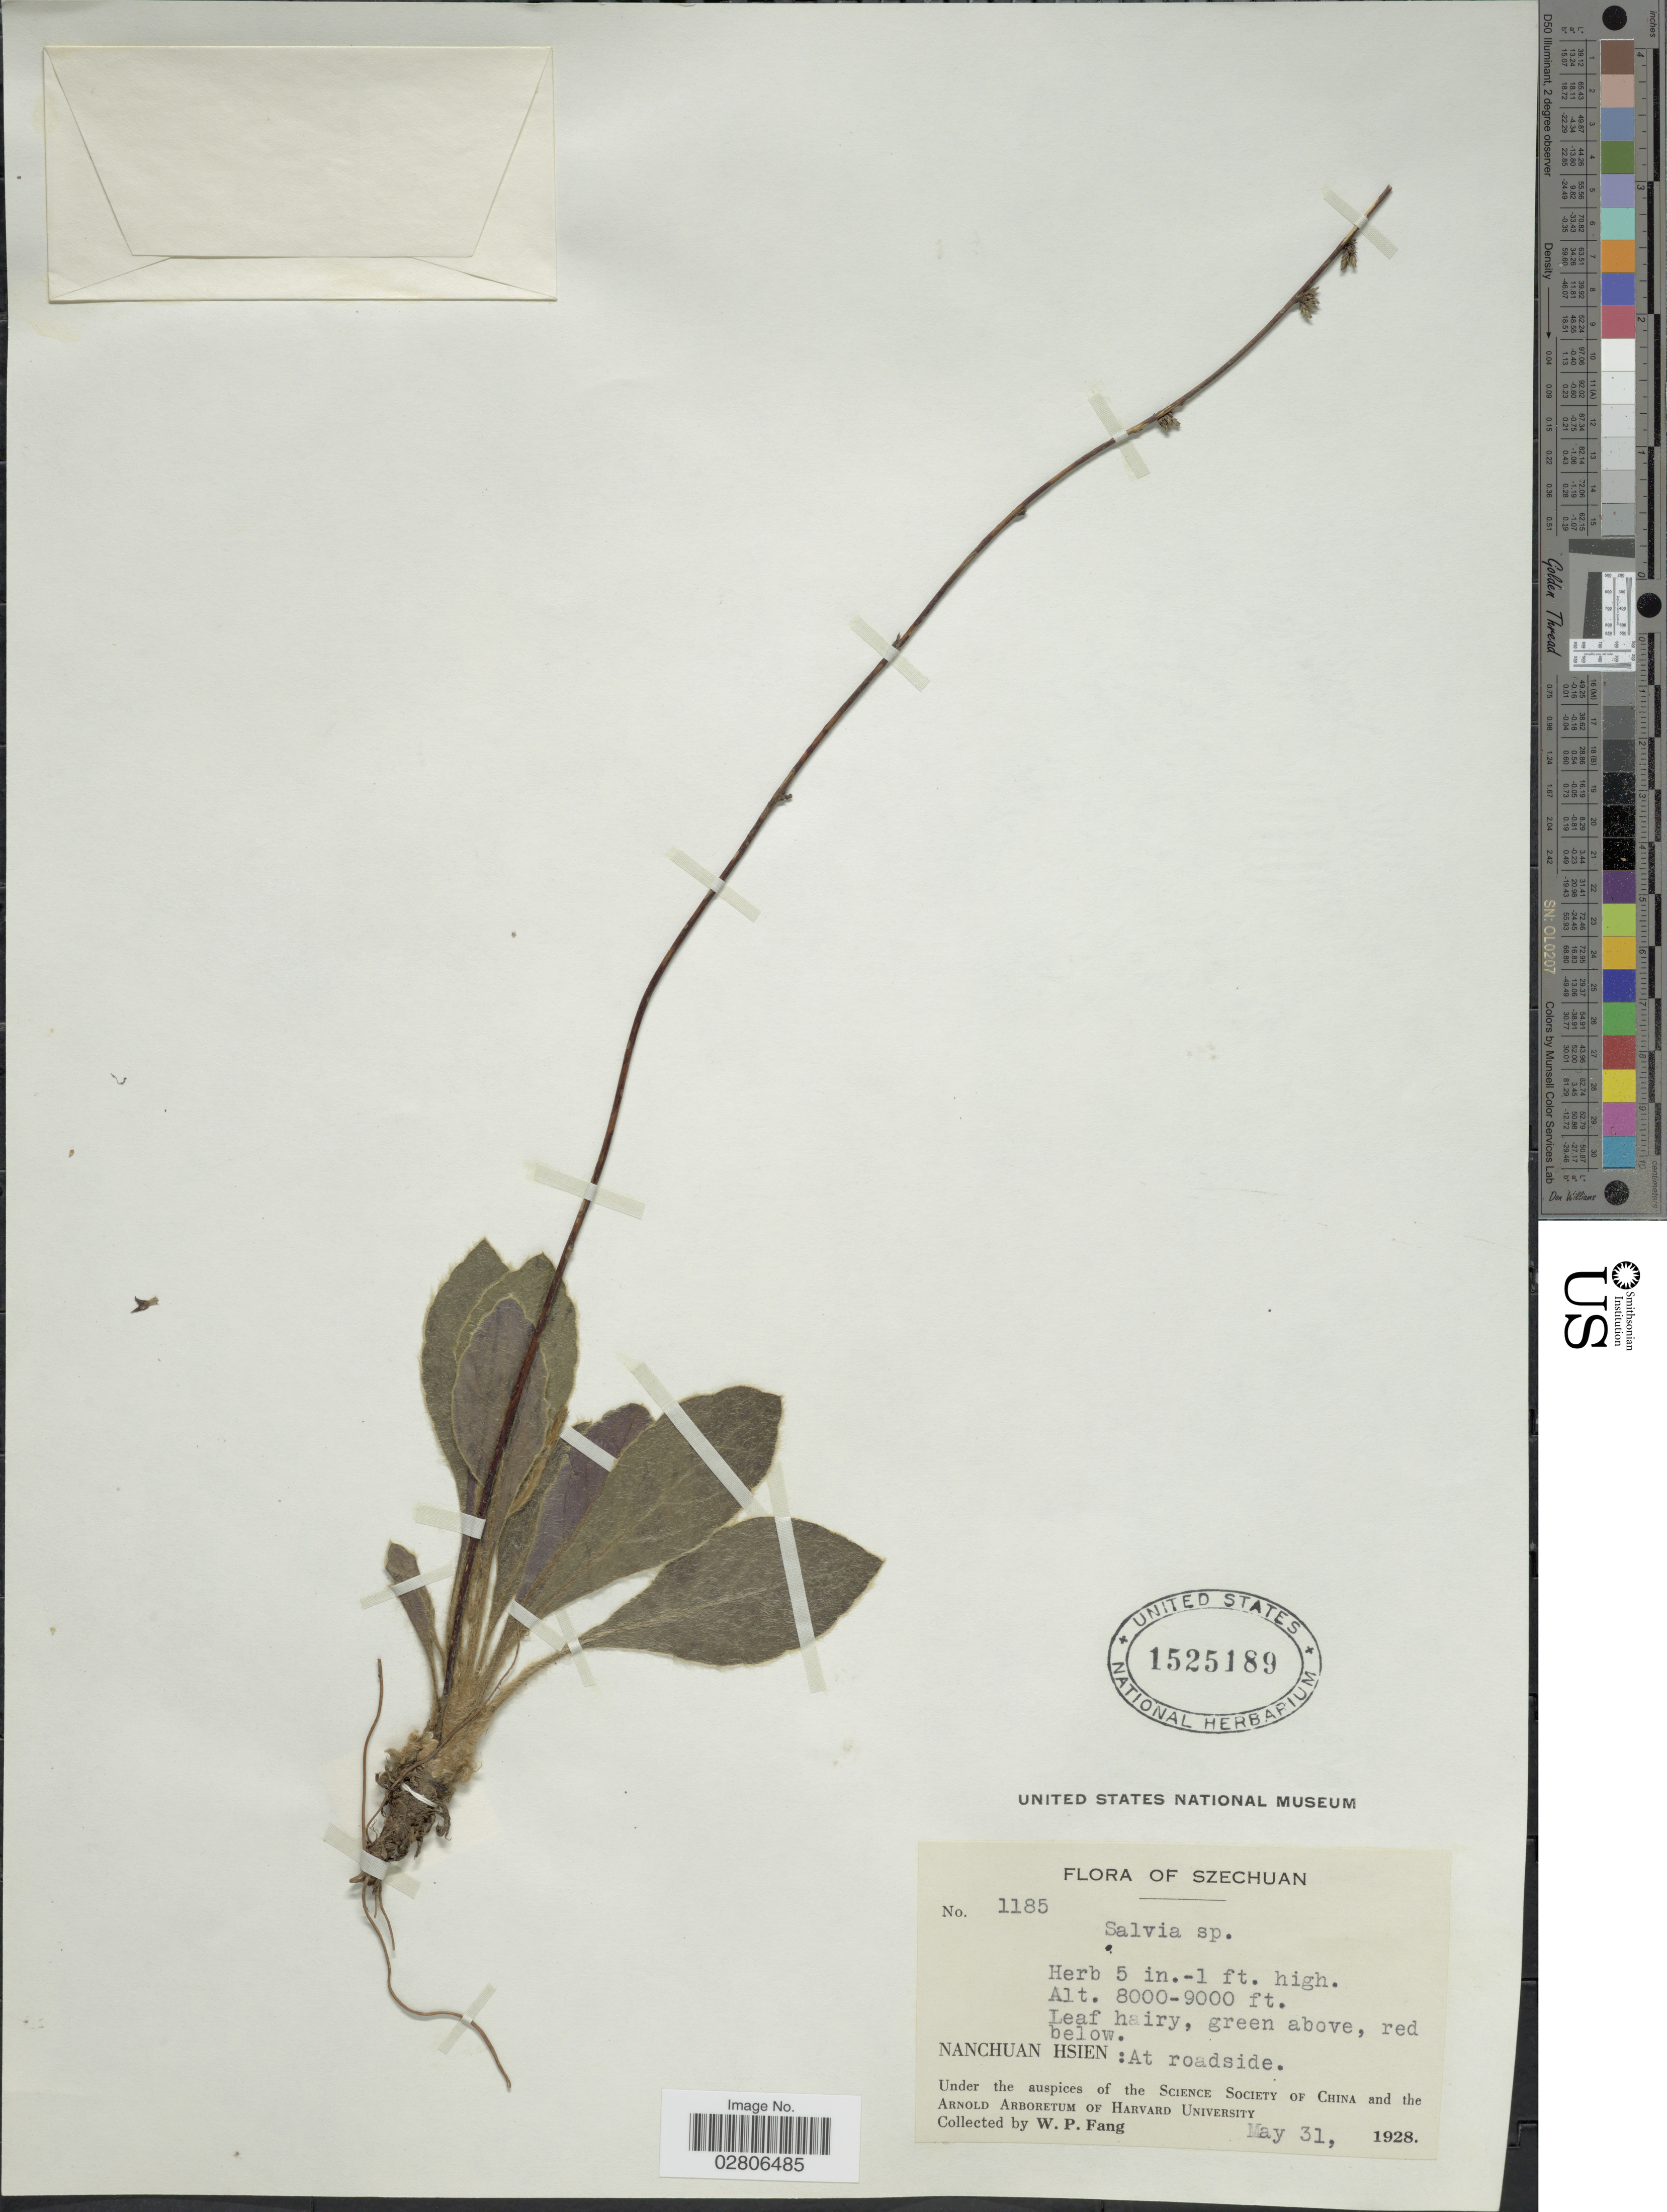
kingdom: Plantae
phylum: Tracheophyta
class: Magnoliopsida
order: Lamiales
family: Lamiaceae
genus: Salvia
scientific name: Salvia sp.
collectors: W. P. Fang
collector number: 1185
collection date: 1928-05-31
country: China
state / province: Sichuan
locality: Szechuan. Nanchuan Hsien: At roadside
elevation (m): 2438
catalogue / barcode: US 1525189